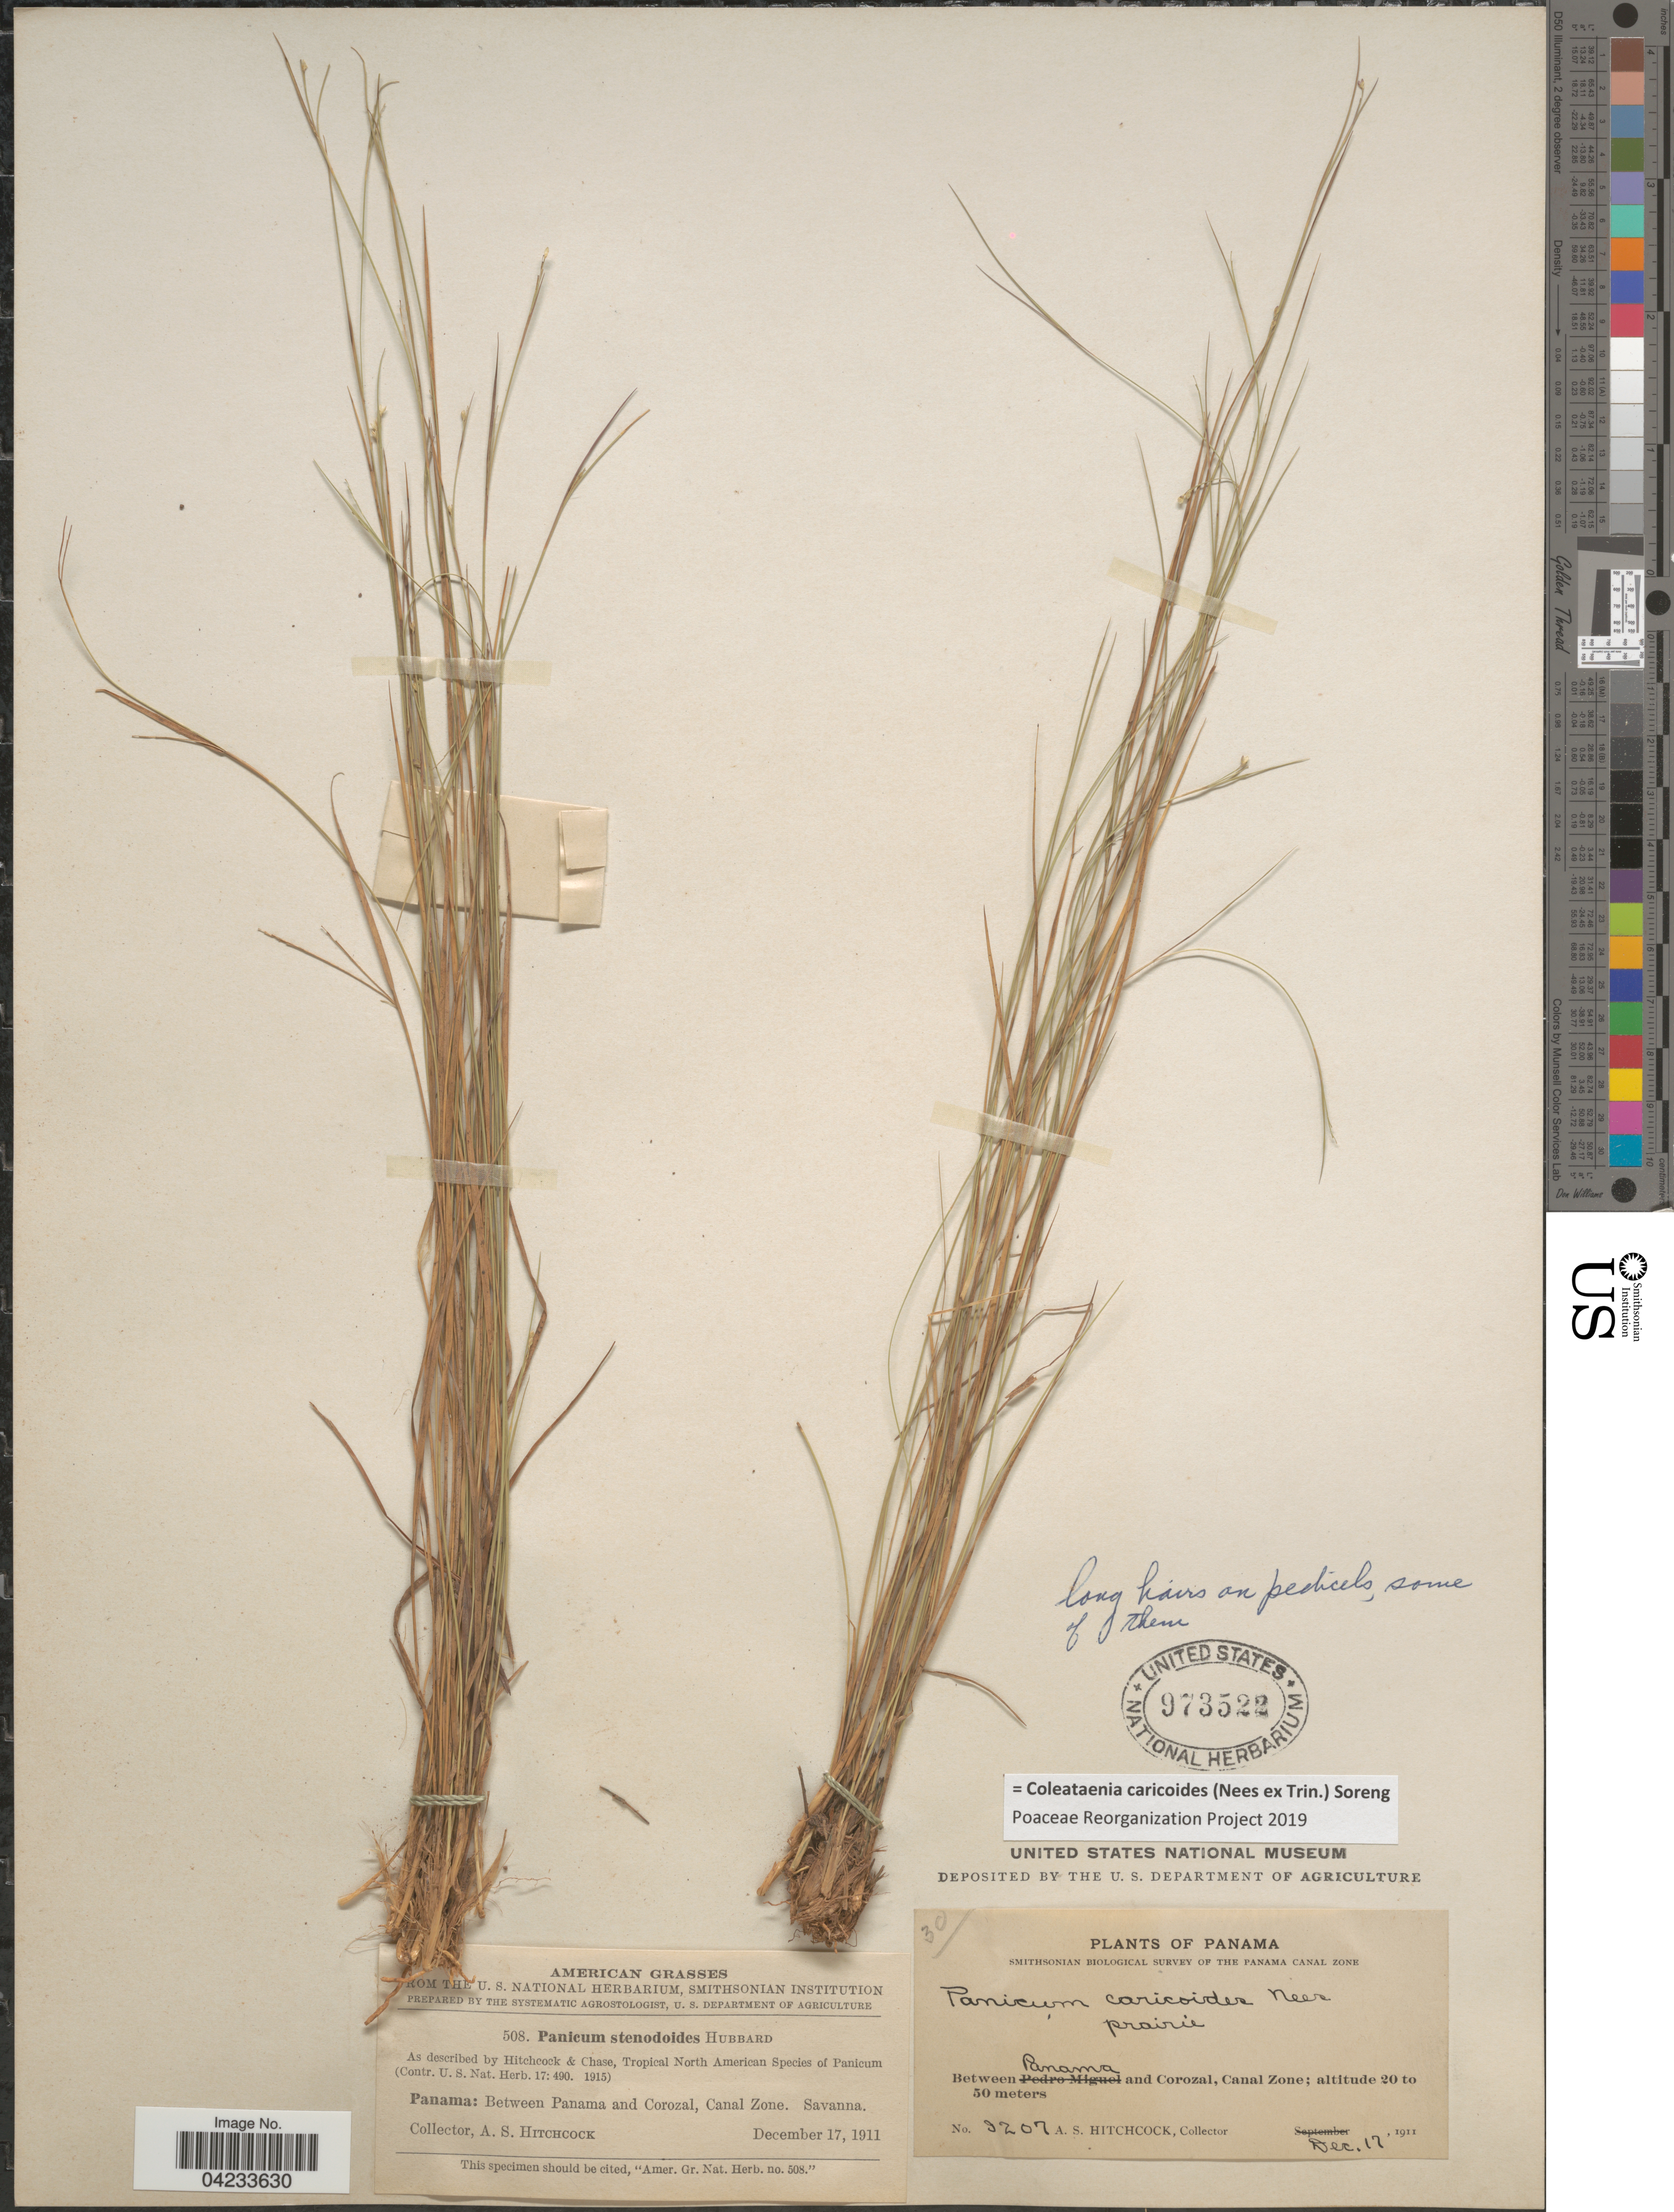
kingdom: Plantae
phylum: Tracheophyta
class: Liliopsida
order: Poales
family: Poaceae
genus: Coleataenia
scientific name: Coleataenia caricoides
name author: (Nees ex Trin.) Soreng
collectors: A. S. Hitchcock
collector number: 3207/30/508?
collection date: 1911-12-17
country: Panama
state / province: Panamá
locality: Between Panama and Corozal, Canal Zone. Smithsonian Biological Survey of the Panama Canal Zone. Between Panama and Corozal, Canal Zone.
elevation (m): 20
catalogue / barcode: US 973522